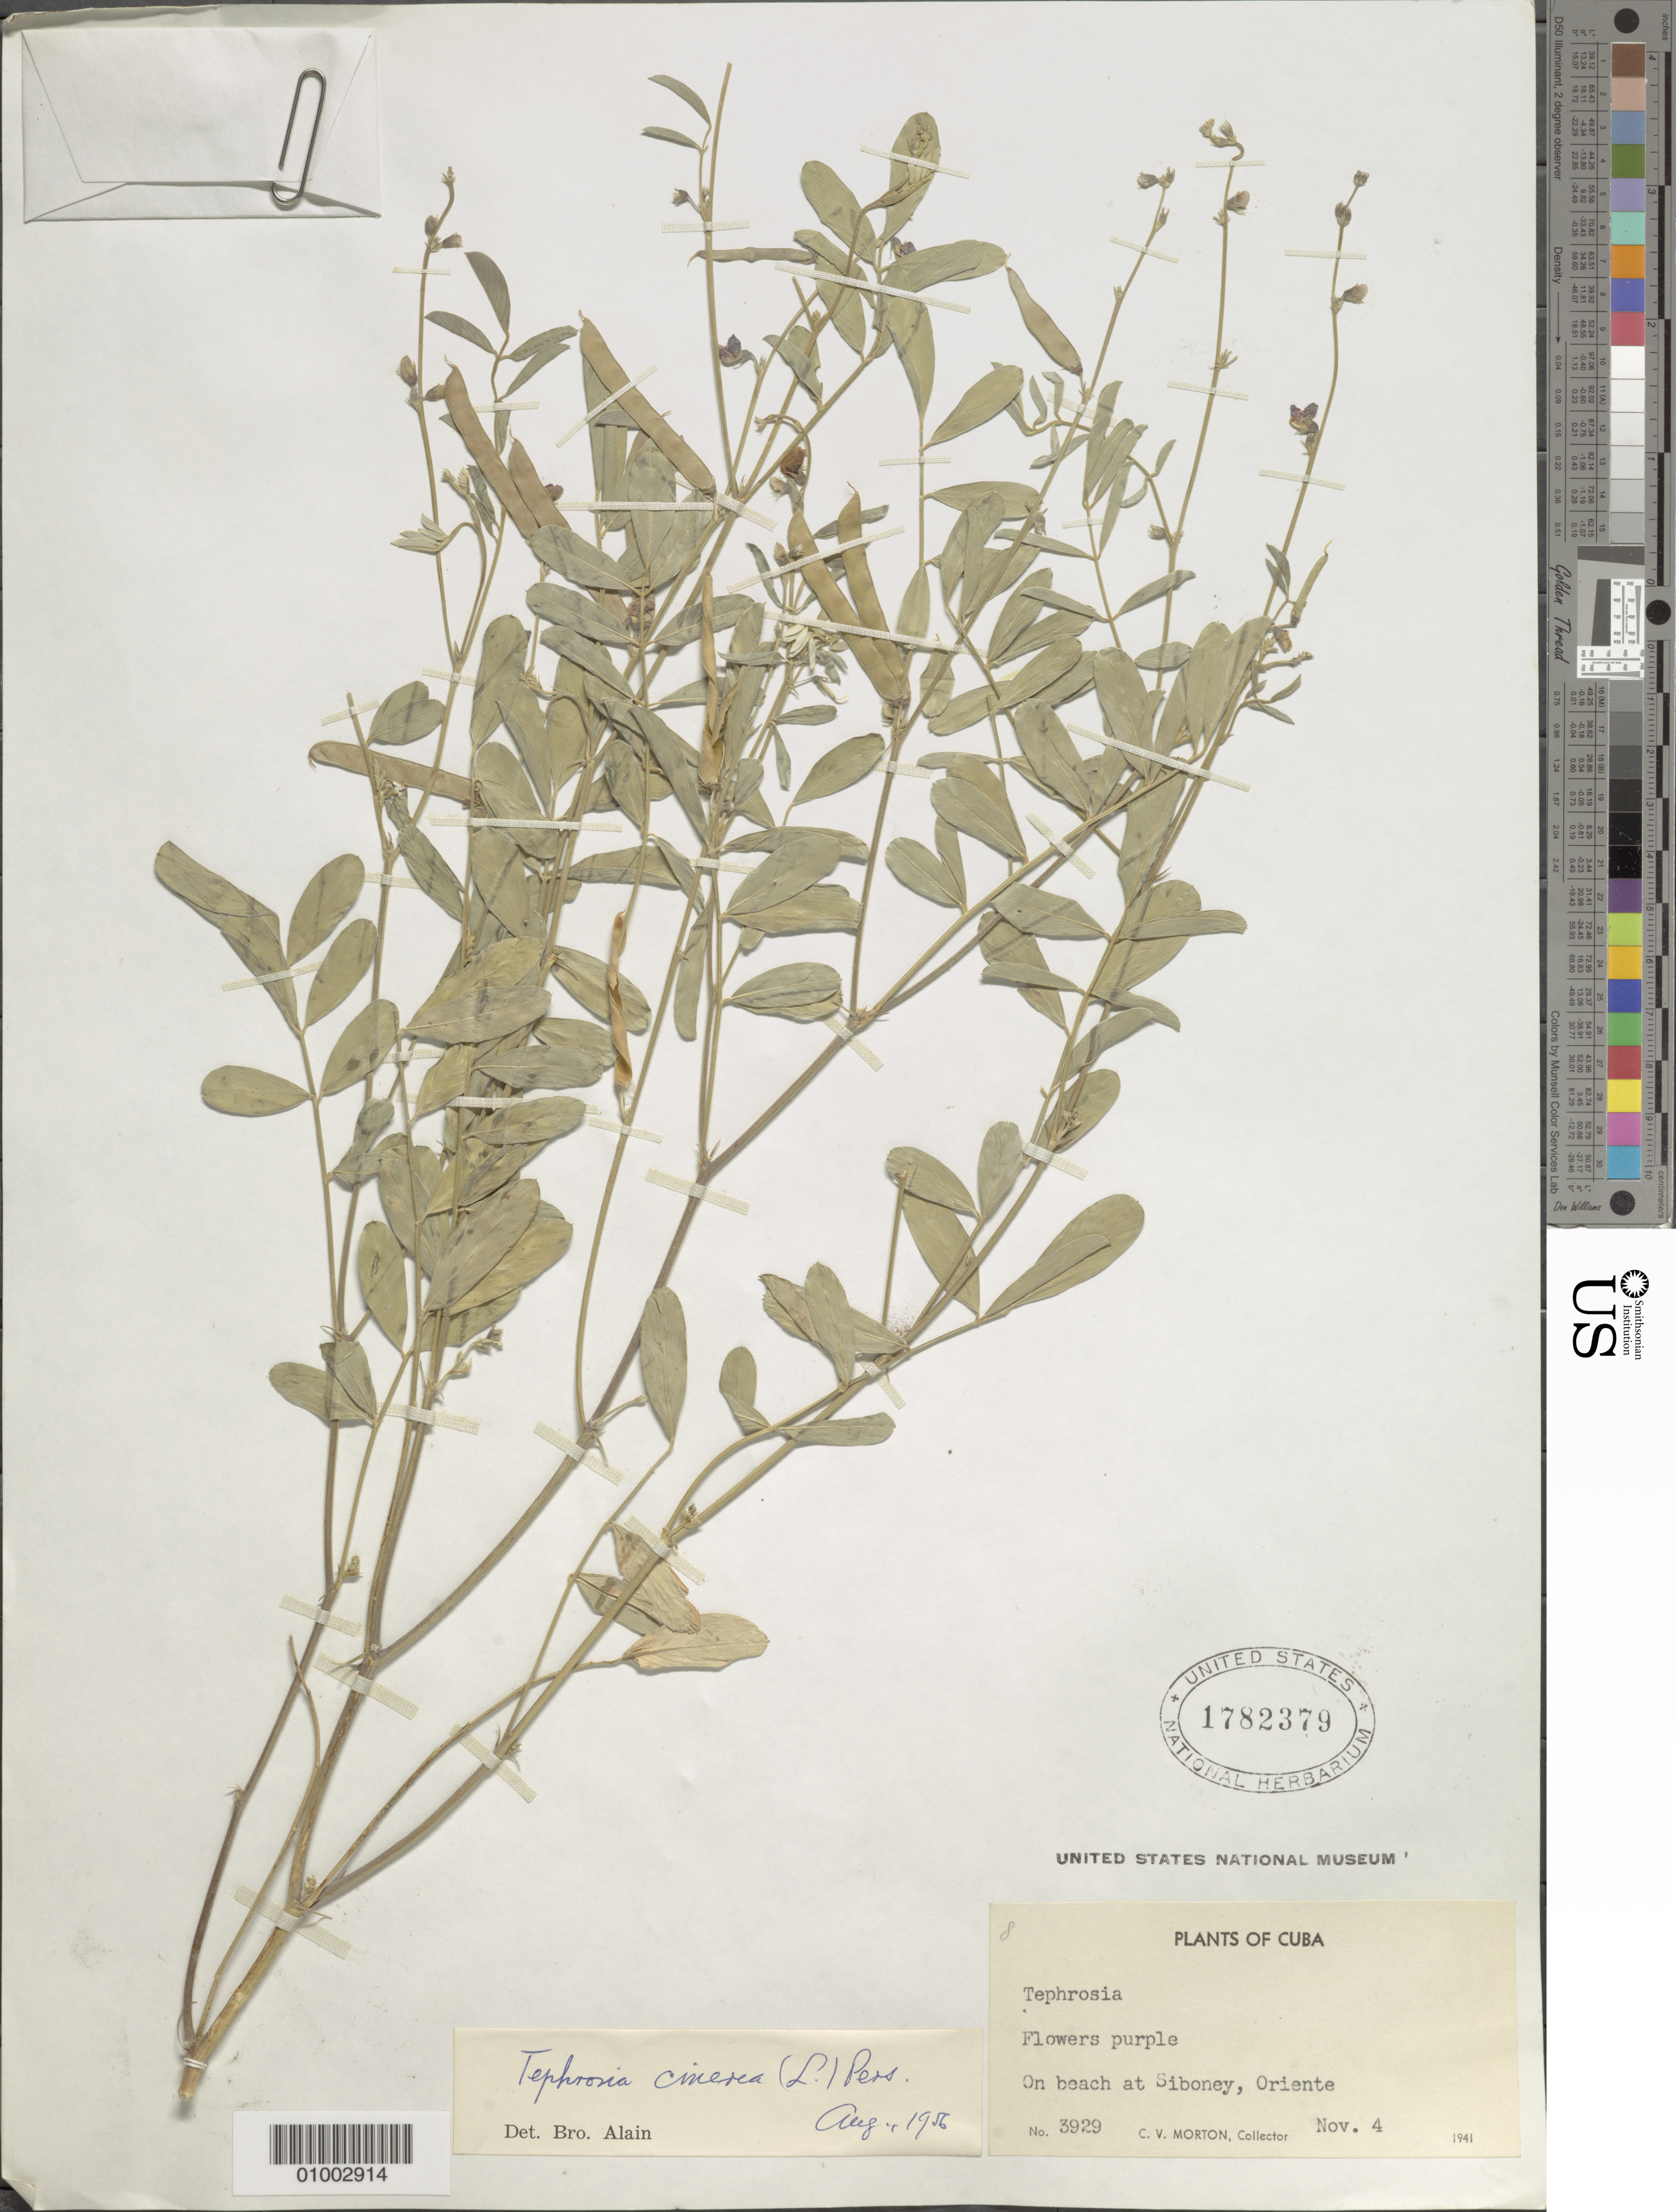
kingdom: Plantae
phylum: Tracheophyta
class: Magnoliopsida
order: Fabales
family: Fabaceae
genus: Tephrosia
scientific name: Tephrosia cinerea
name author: (L.) Pers.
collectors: C. V. Morton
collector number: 3929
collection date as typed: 04 Nov 1941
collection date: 1941-11-04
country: Cuba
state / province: Oriente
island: Cuba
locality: On beach at Siboney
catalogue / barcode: US 1782379